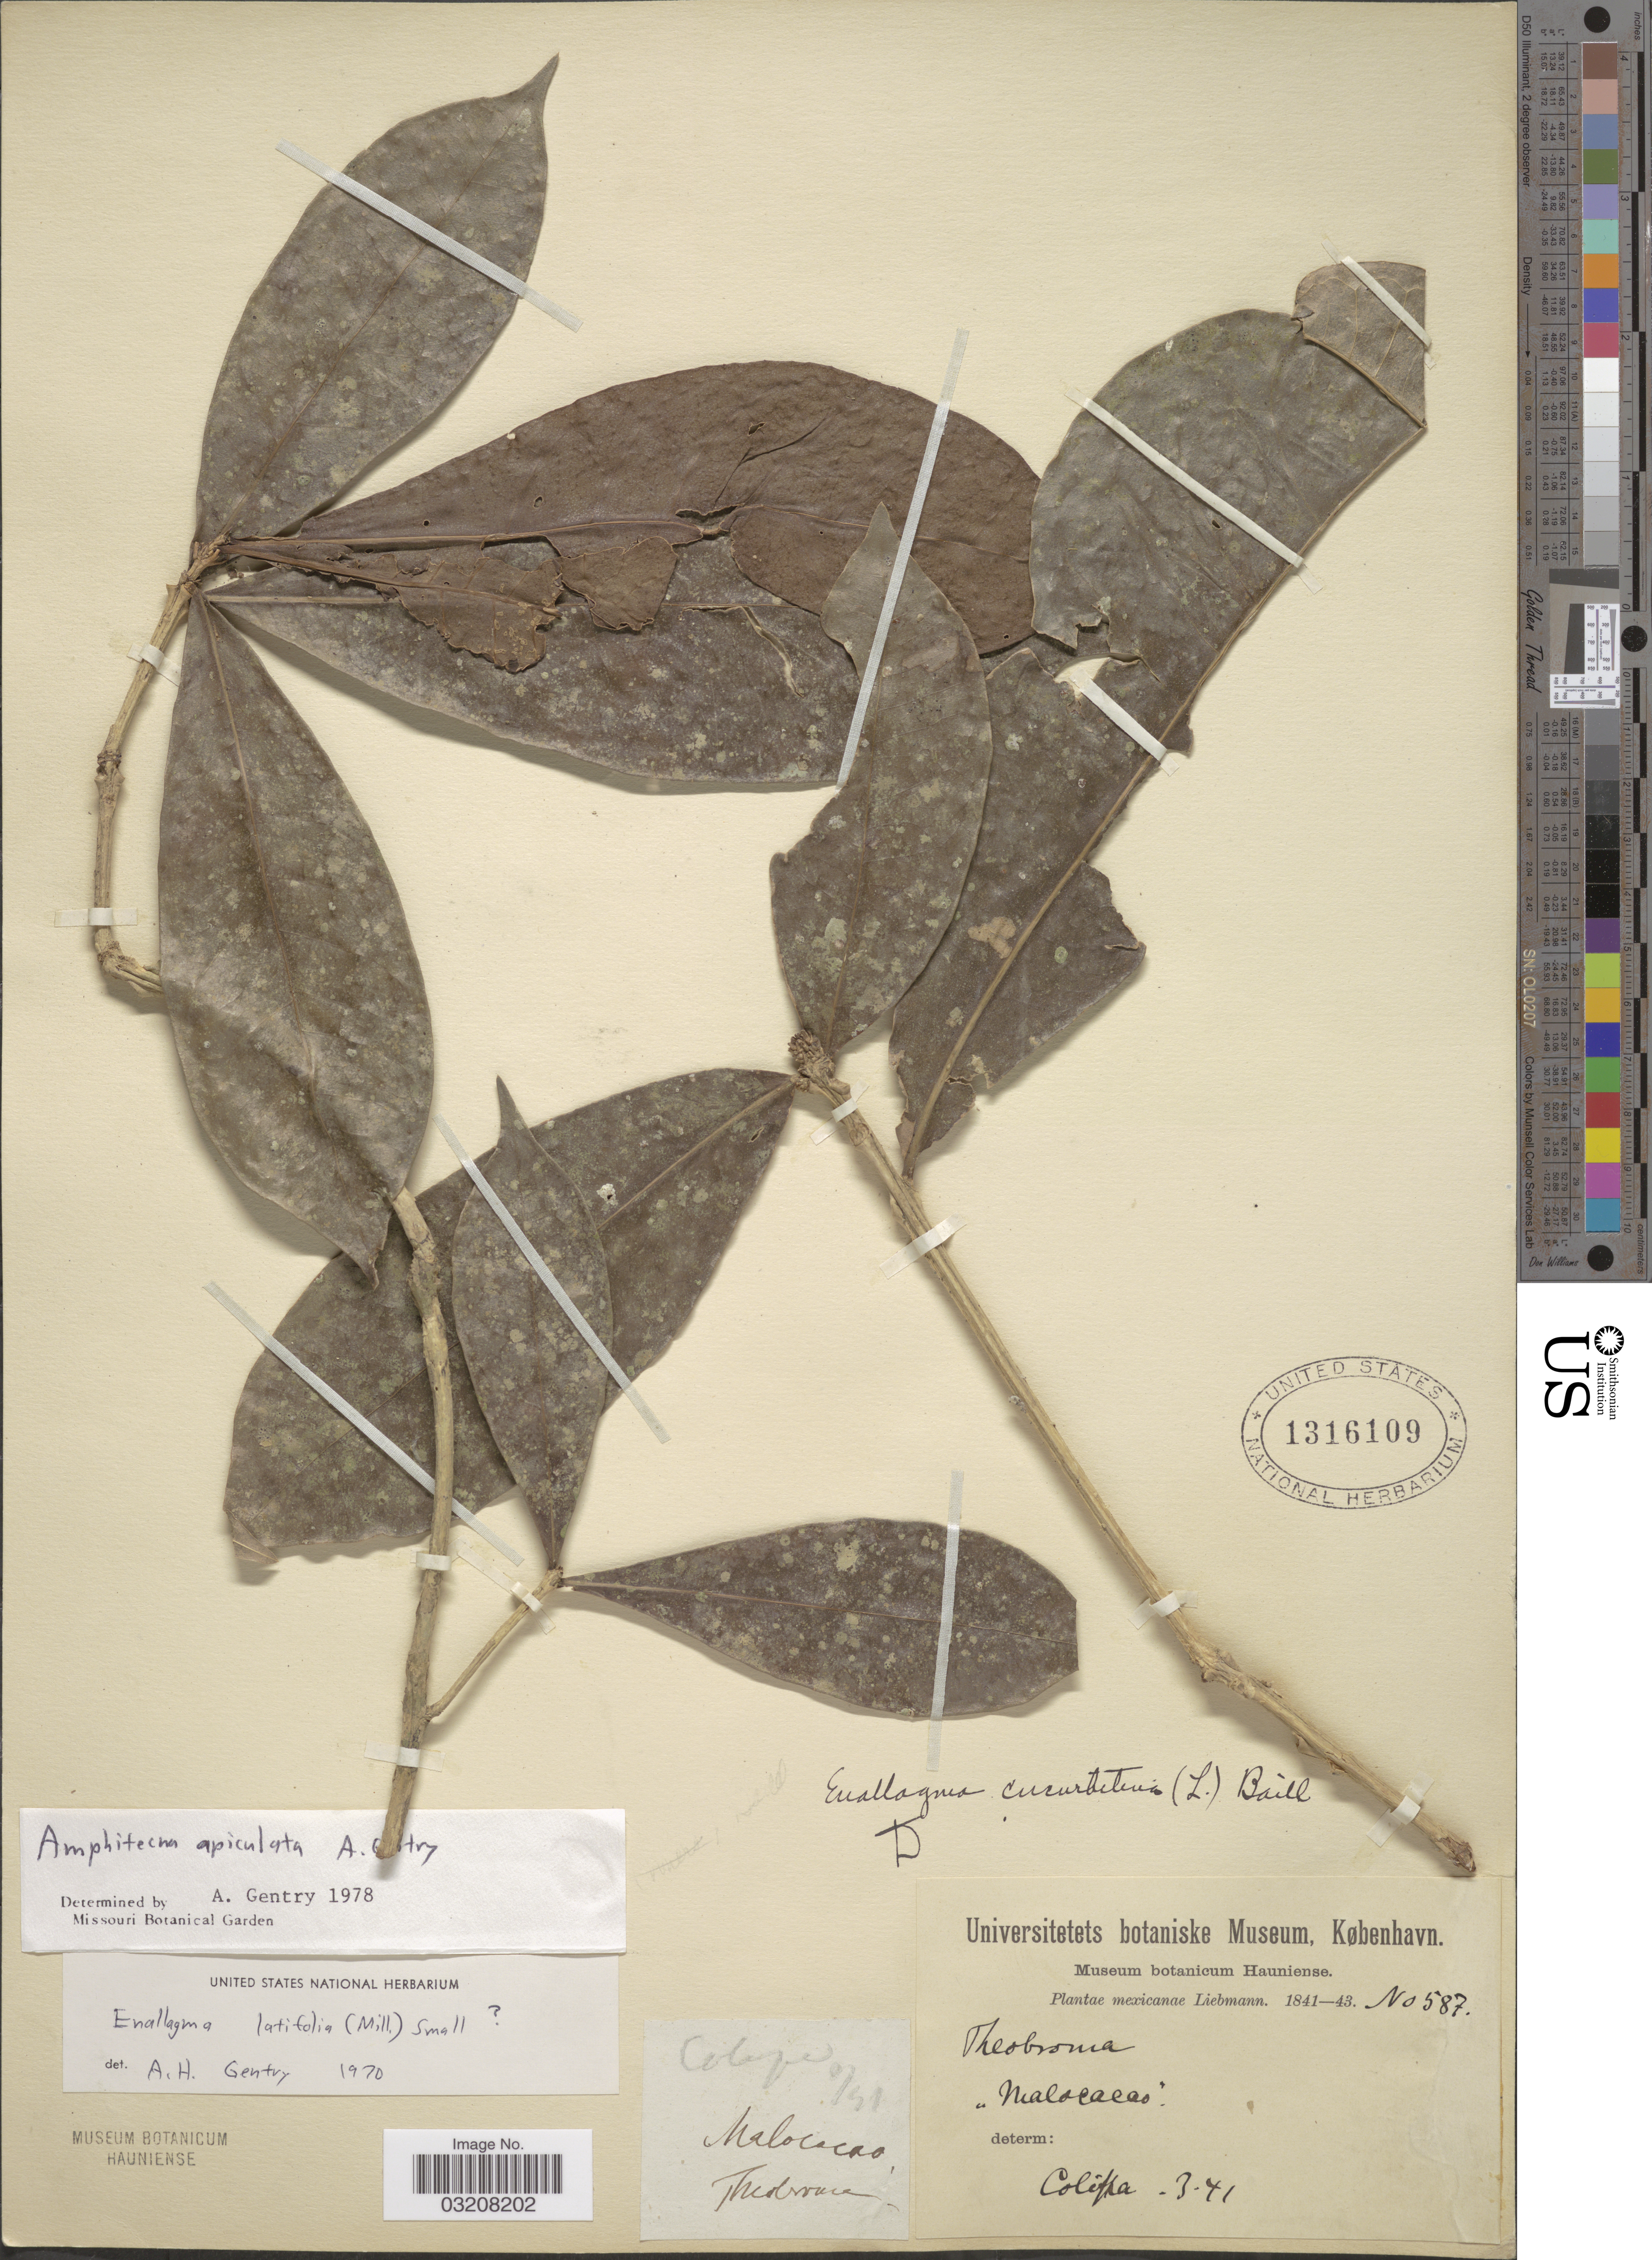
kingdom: Plantae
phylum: Tracheophyta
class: Magnoliopsida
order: Lamiales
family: Bignoniaceae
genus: Amphitecna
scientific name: Amphitecna apiculata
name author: A.H. Gentry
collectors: Liebmann, --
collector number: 587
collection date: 1841-03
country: Mexico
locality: Colipa.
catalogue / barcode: US 1316109